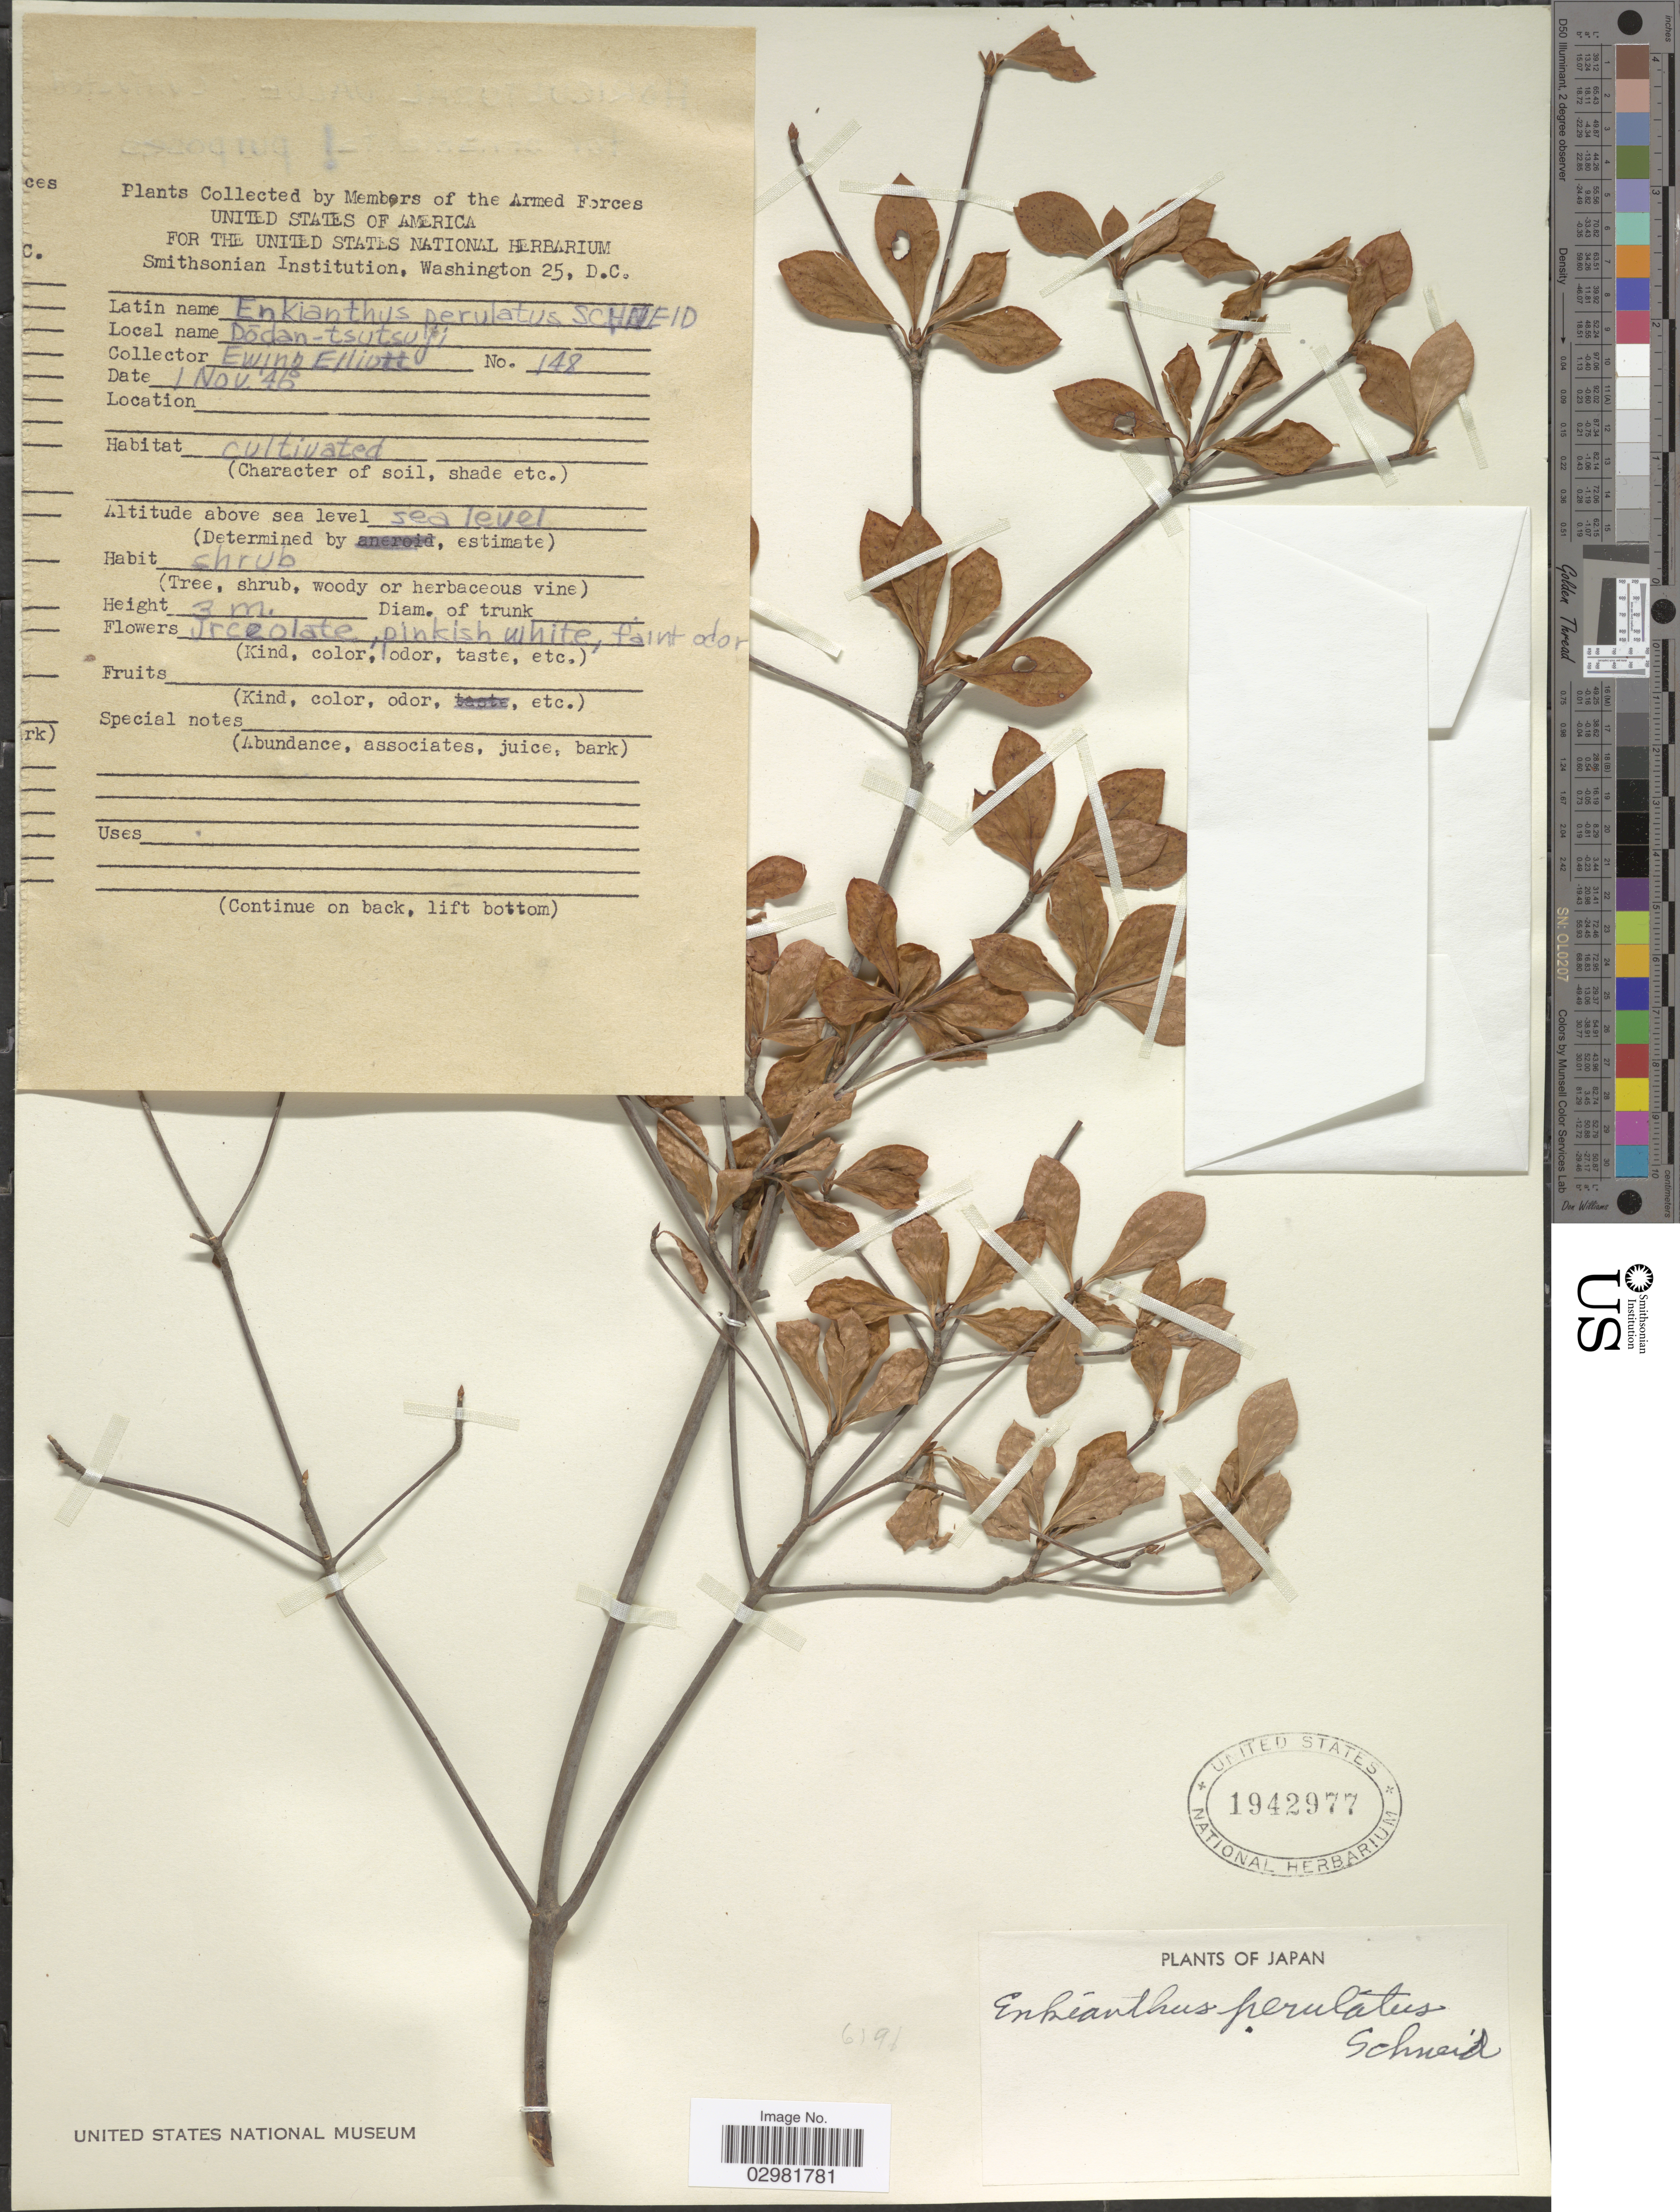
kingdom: Plantae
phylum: Tracheophyta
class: Magnoliopsida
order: Ericales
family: Ericaceae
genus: Enkianthus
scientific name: Enkianthus perulatus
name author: (Miq.) C.K. Schneid.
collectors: E. Elliott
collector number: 148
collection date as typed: Transcribed d/m/y: 1/11/46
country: Japan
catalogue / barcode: US 1942977